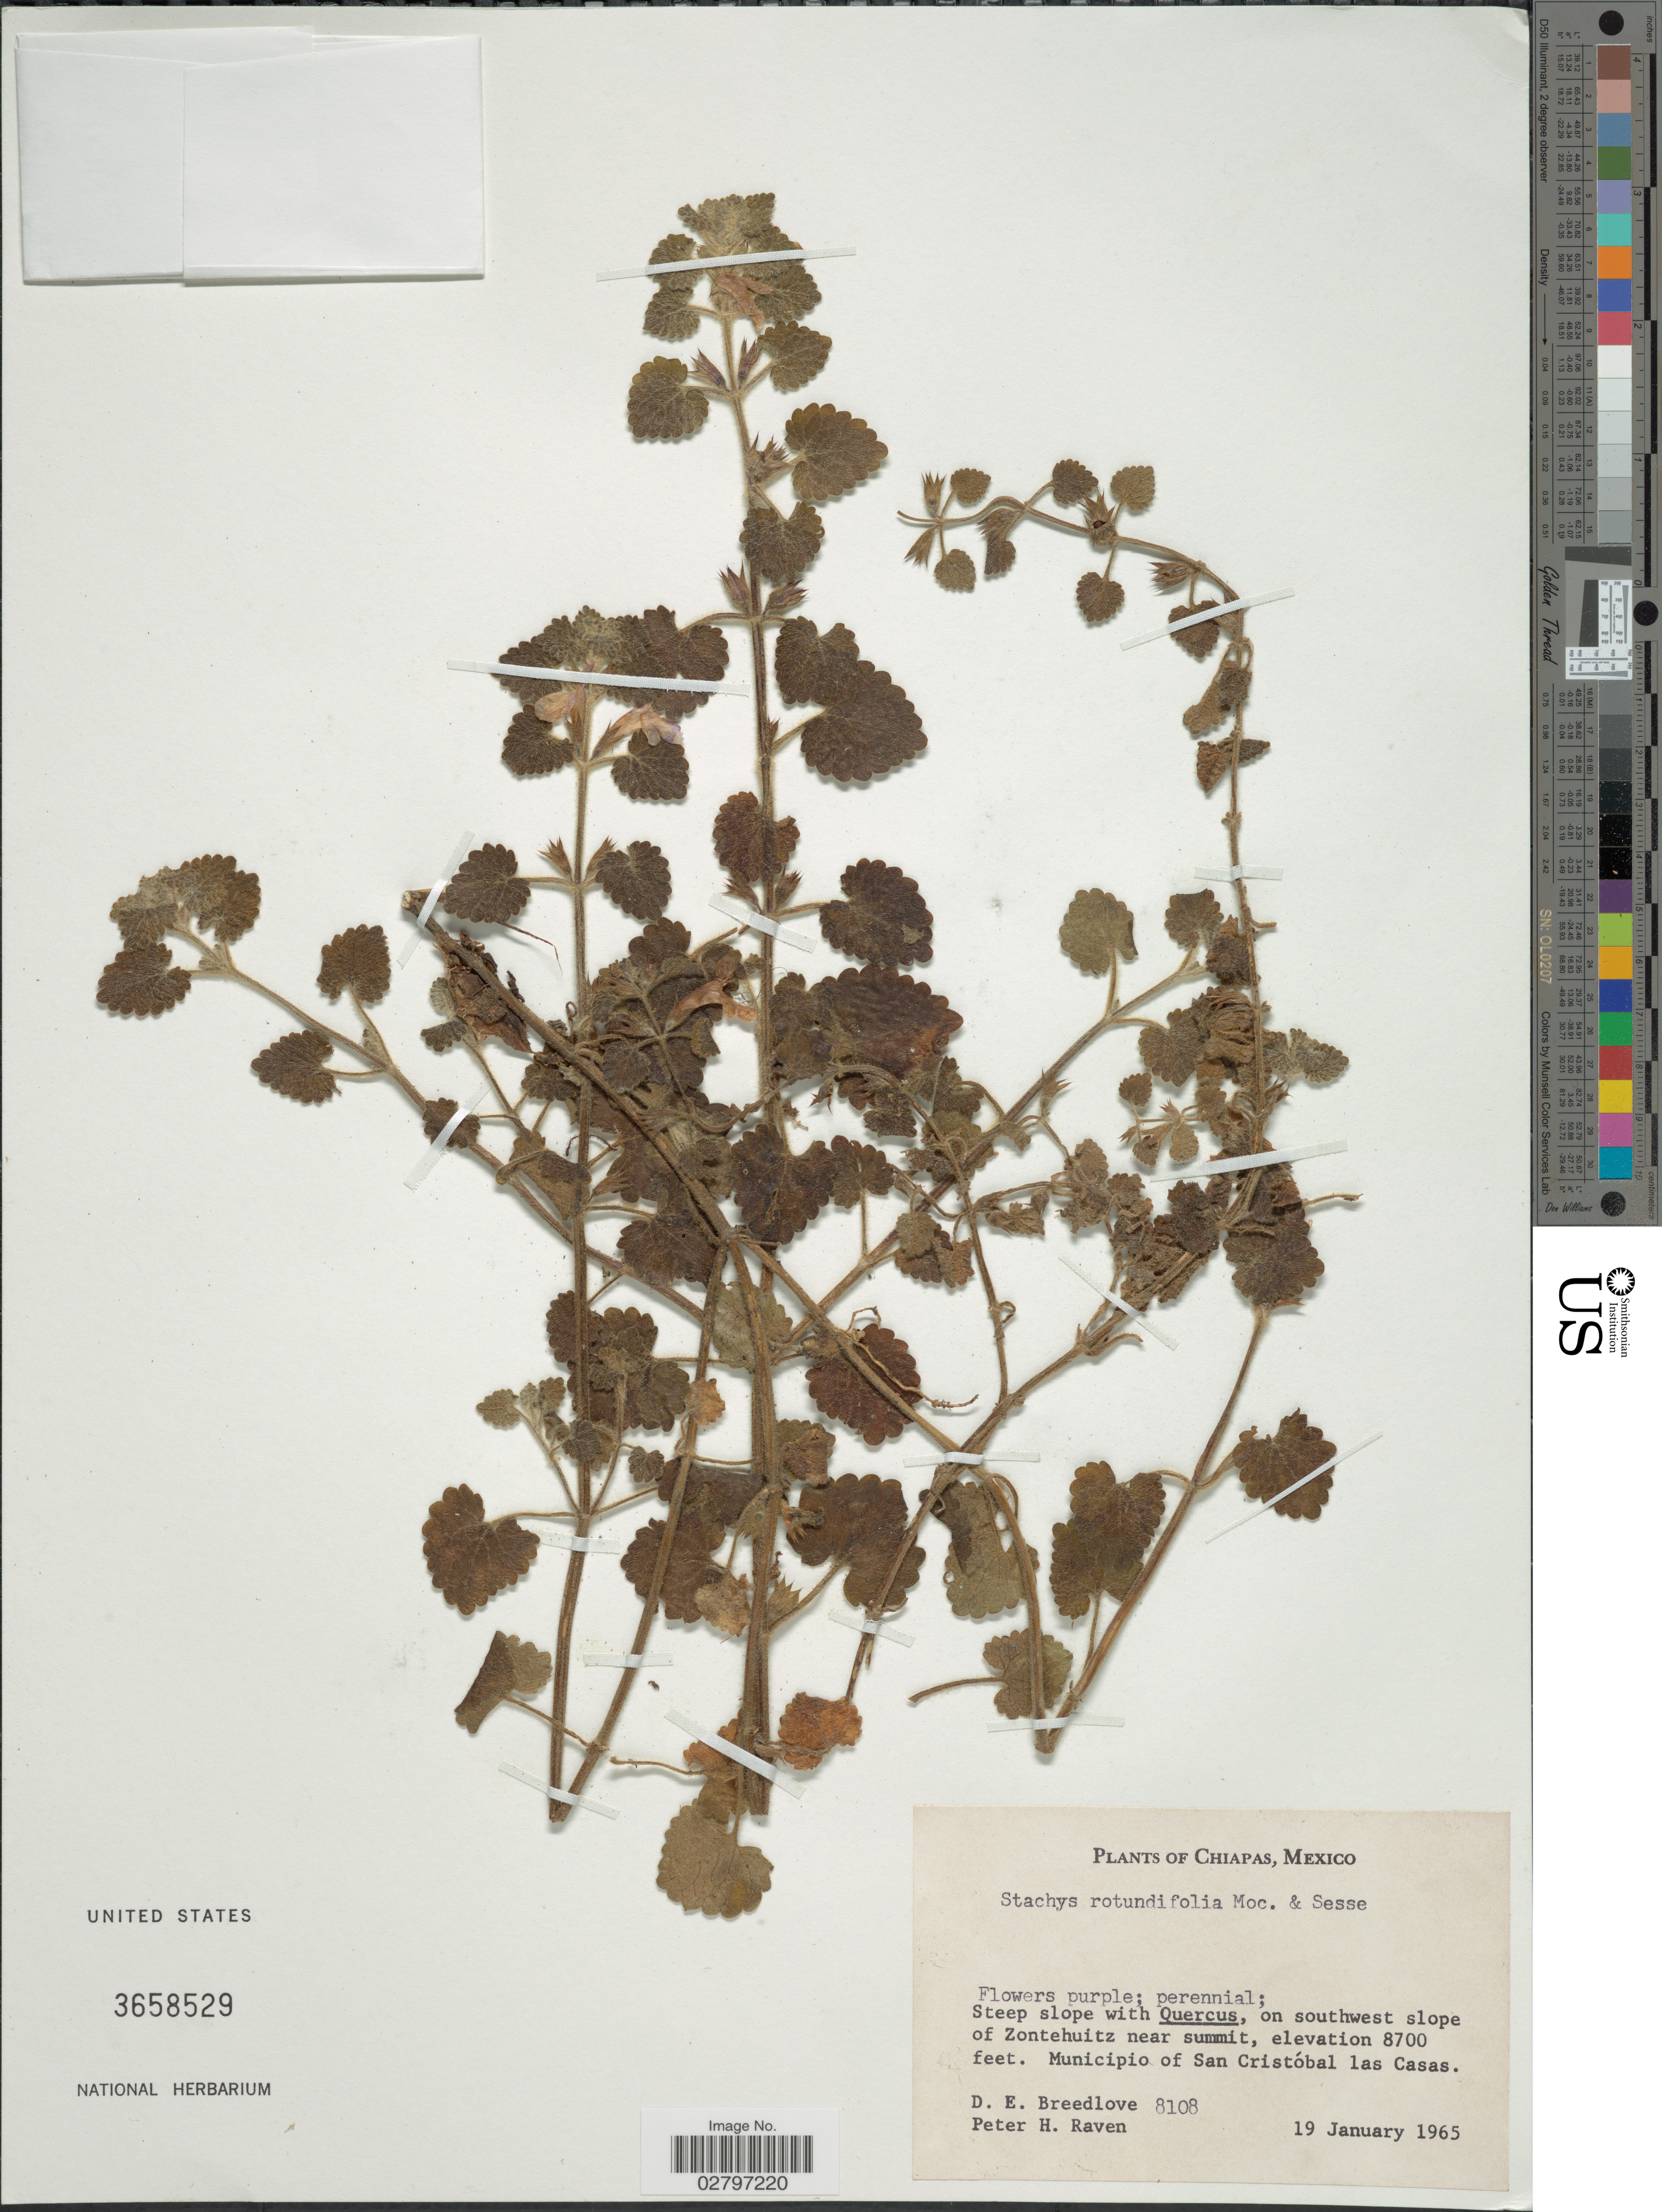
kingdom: Plantae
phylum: Tracheophyta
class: Magnoliopsida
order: Lamiales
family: Lamiaceae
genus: Stachys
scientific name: Stachys rotundifolia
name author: Moc. & Sessé ex Benth.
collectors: D. E. Breedlove & P. Raven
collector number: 8108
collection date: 1965-01-19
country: Mexico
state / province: Chiapas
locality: On southwest slope of Zontehuitz near summit. Municipio of San Cristóbal las Casas.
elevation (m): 2652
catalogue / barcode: US 3658529